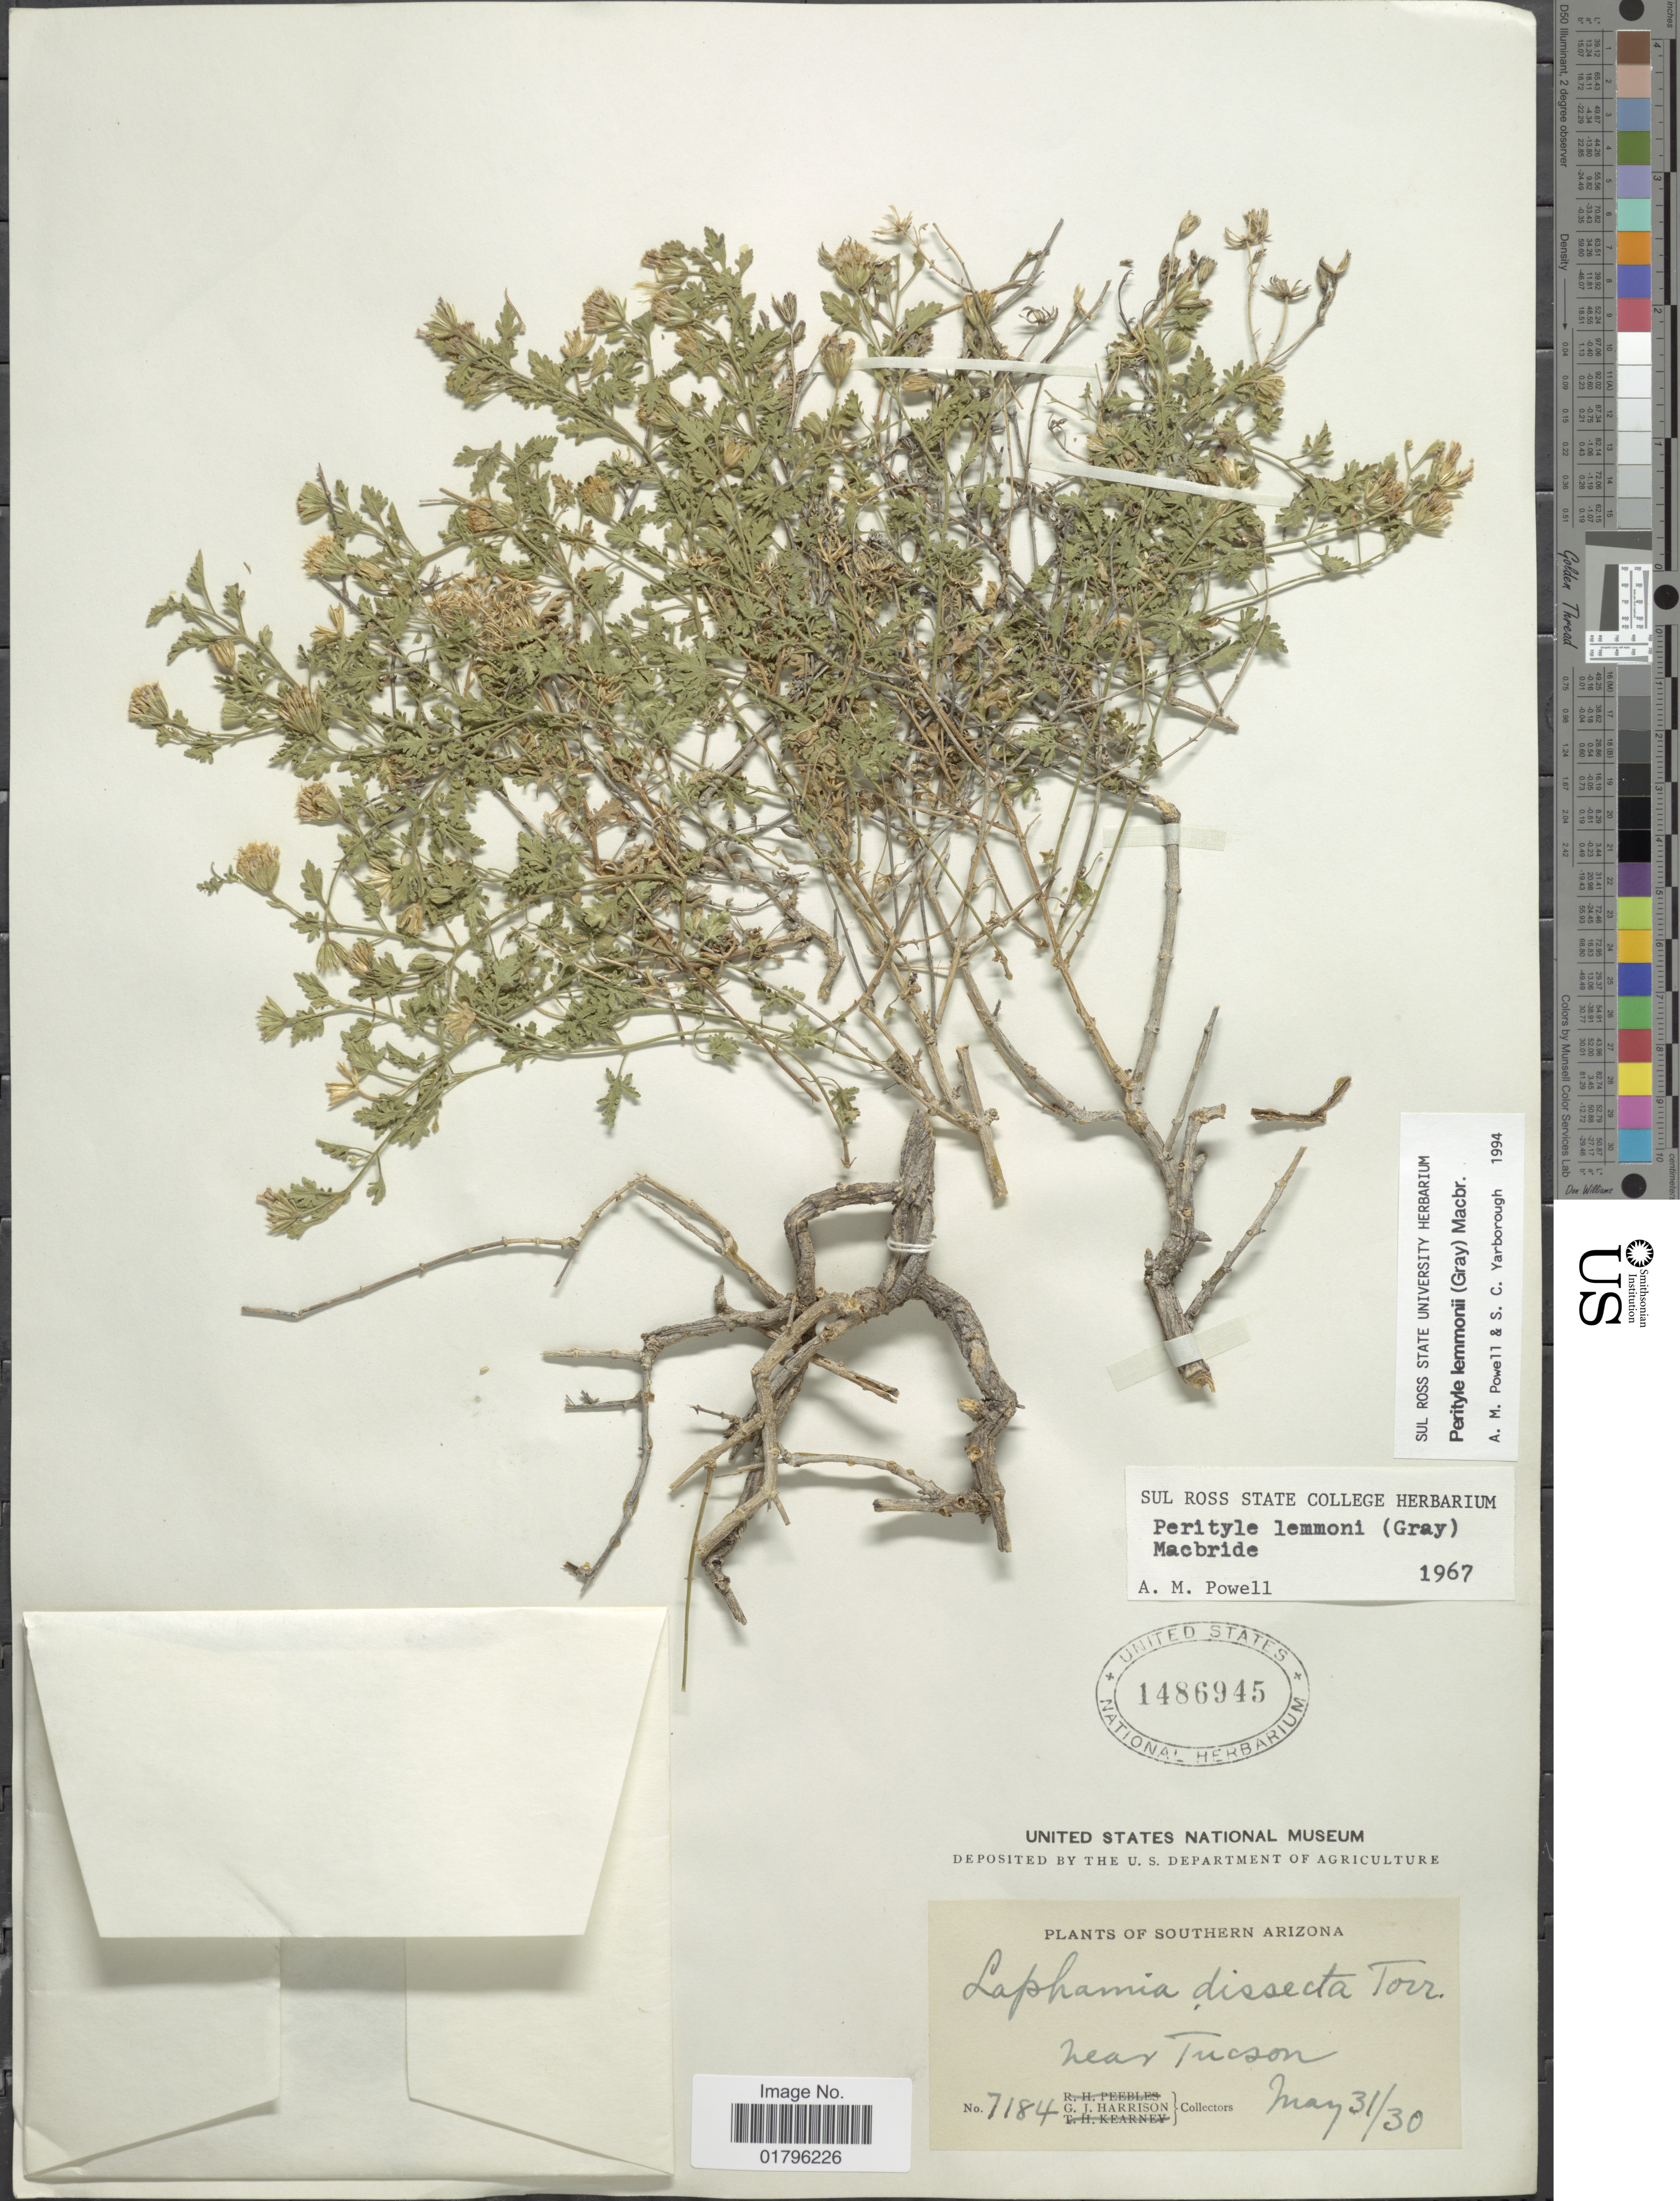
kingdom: Plantae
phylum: Tracheophyta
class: Magnoliopsida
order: Asterales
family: Asteraceae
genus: Perityle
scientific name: Perityle lemmonii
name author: (A. Gray) J.F. Macbr.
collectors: G. J. Harrison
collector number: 7184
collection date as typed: Transcribed d/m/y: 31/5/30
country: United States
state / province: Arizona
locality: Southern Arizona. near Tucson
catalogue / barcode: US 1486945